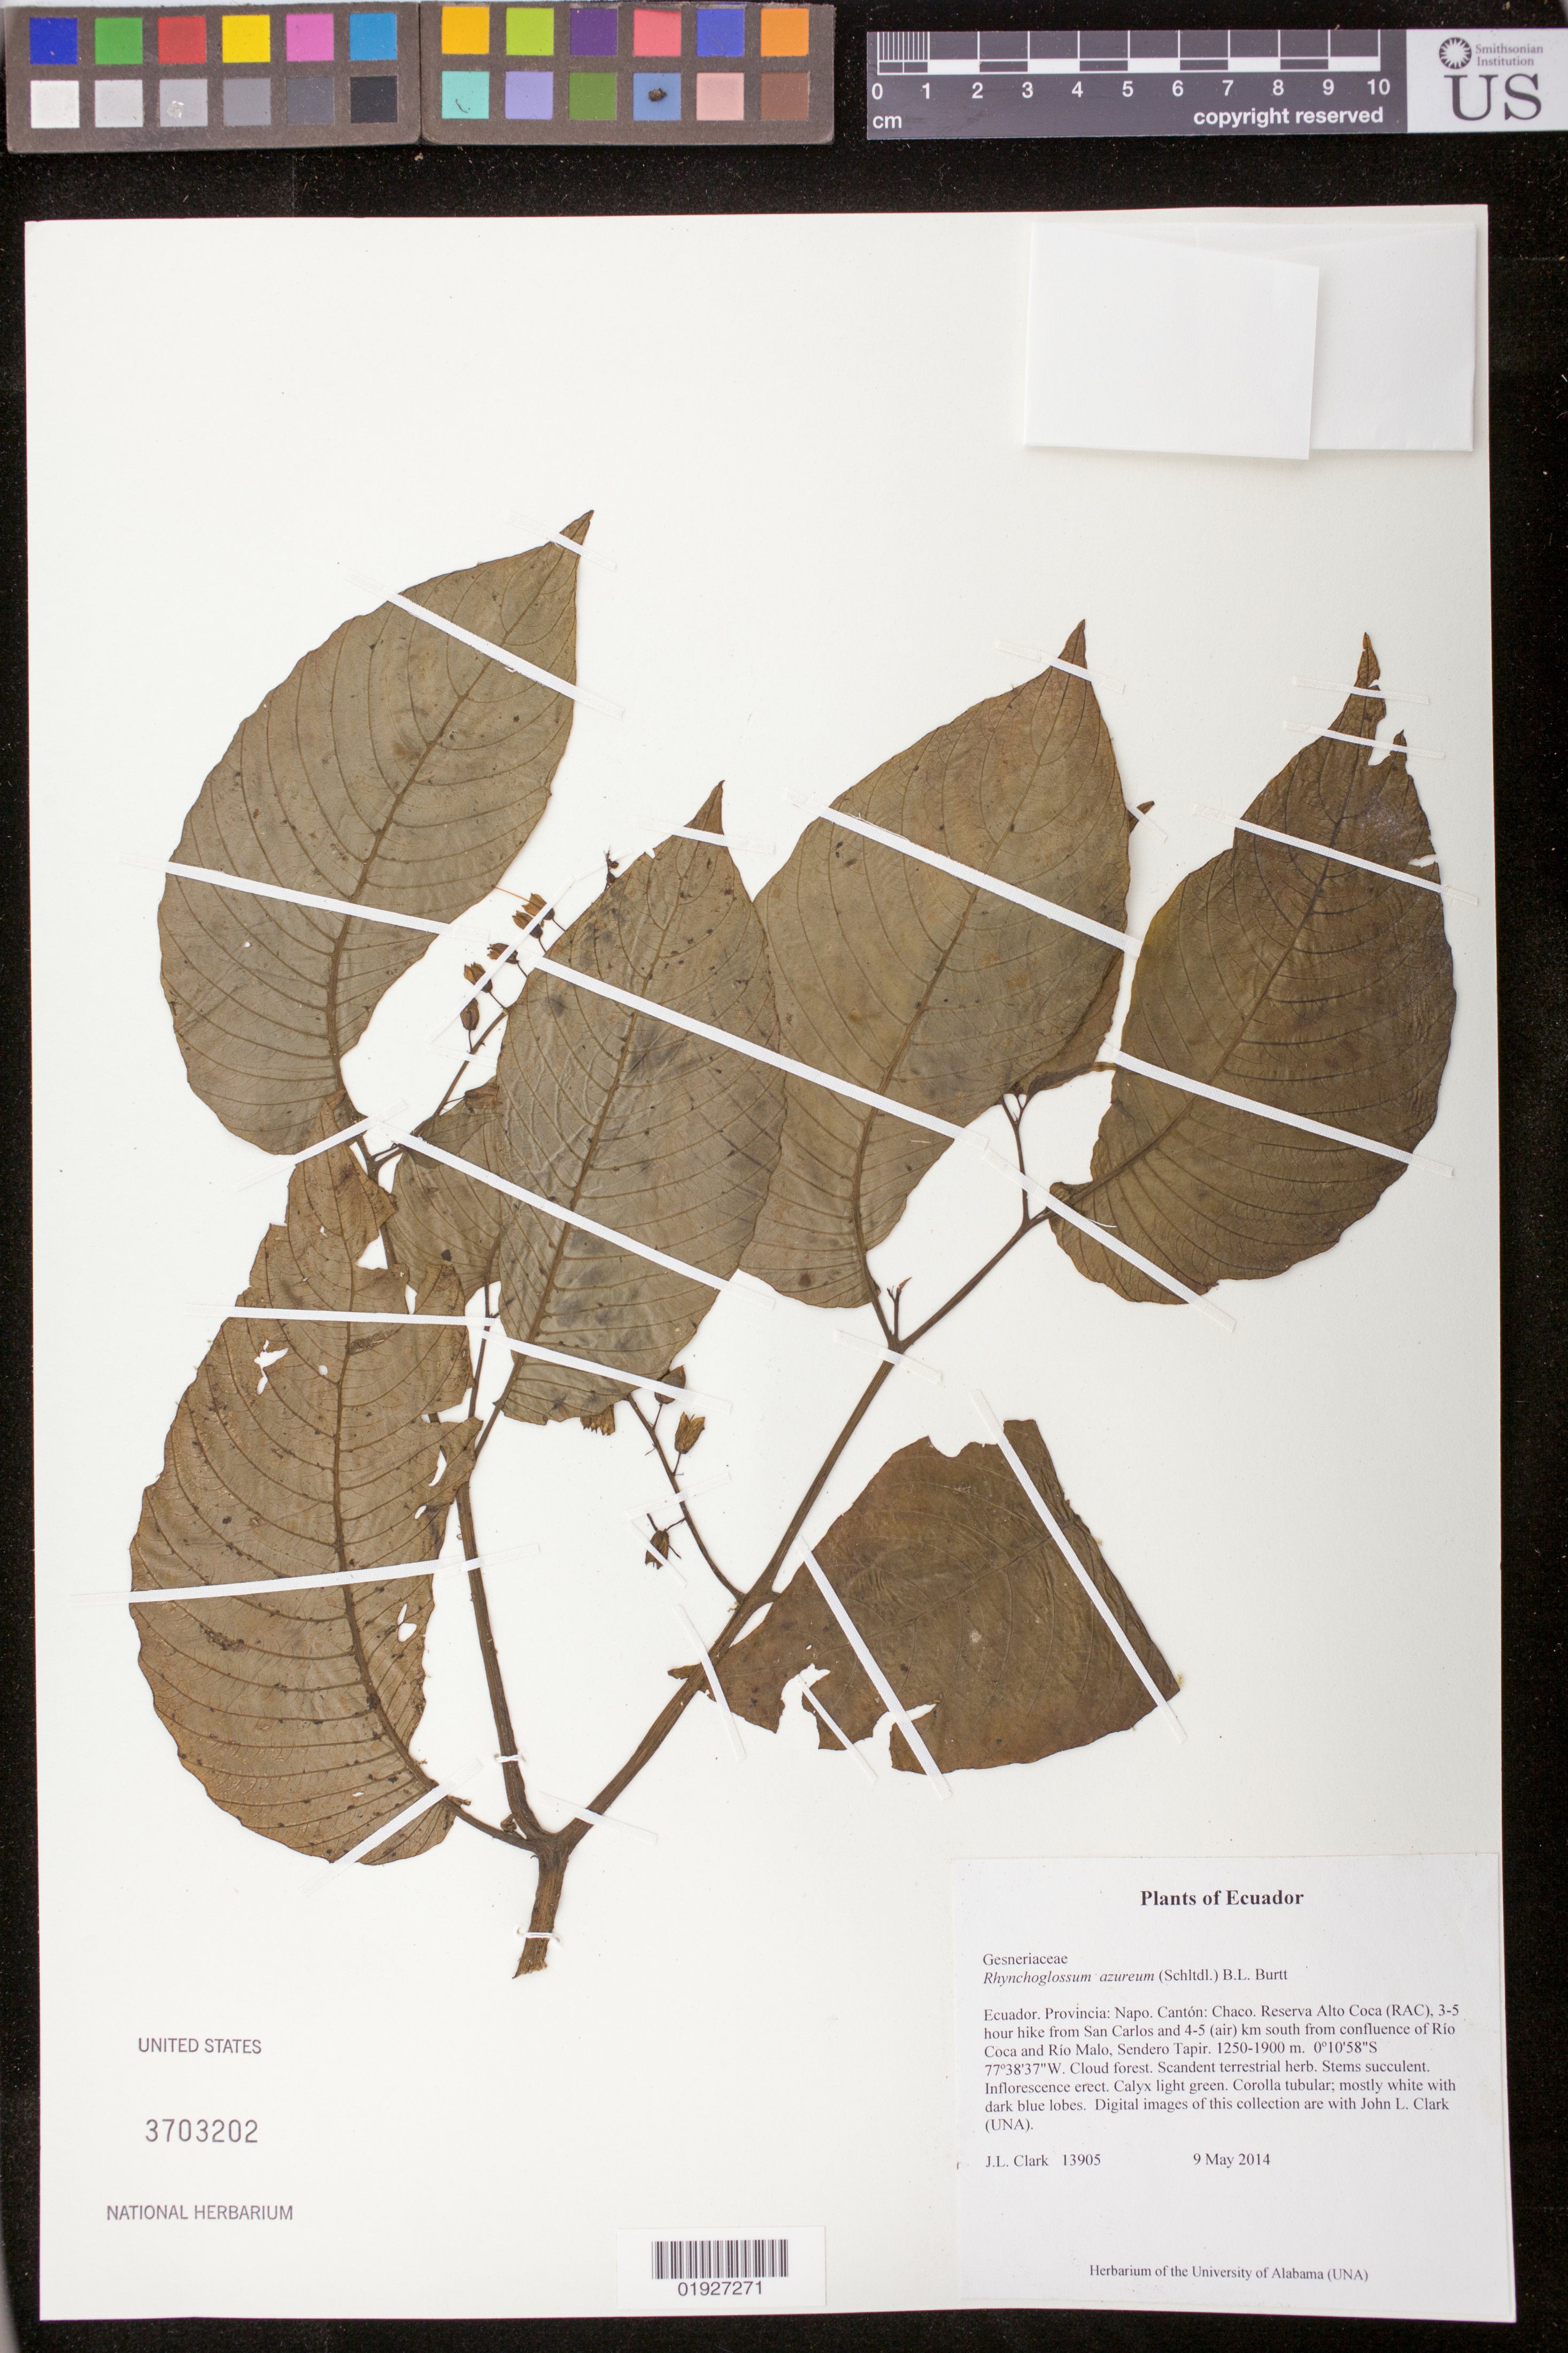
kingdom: Plantae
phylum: Tracheophyta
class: Magnoliopsida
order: Lamiales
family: Gesneriaceae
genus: Rhynchoglossum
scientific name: Rhynchoglossum azureum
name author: (Schltdl.) B.L. Burtt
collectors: J. L. Clark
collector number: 13905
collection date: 2014-05-09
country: Ecuador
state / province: Napo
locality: Canton: Chaco. Reserva Alto Coca (RAC), 3-5 hour hike from SAn Carlos and 4-5 (air) km south from confluence of Rio Coca and Rio Malo, Sendero Tapir.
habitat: Cloud forest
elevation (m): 1250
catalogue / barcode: US 3703202